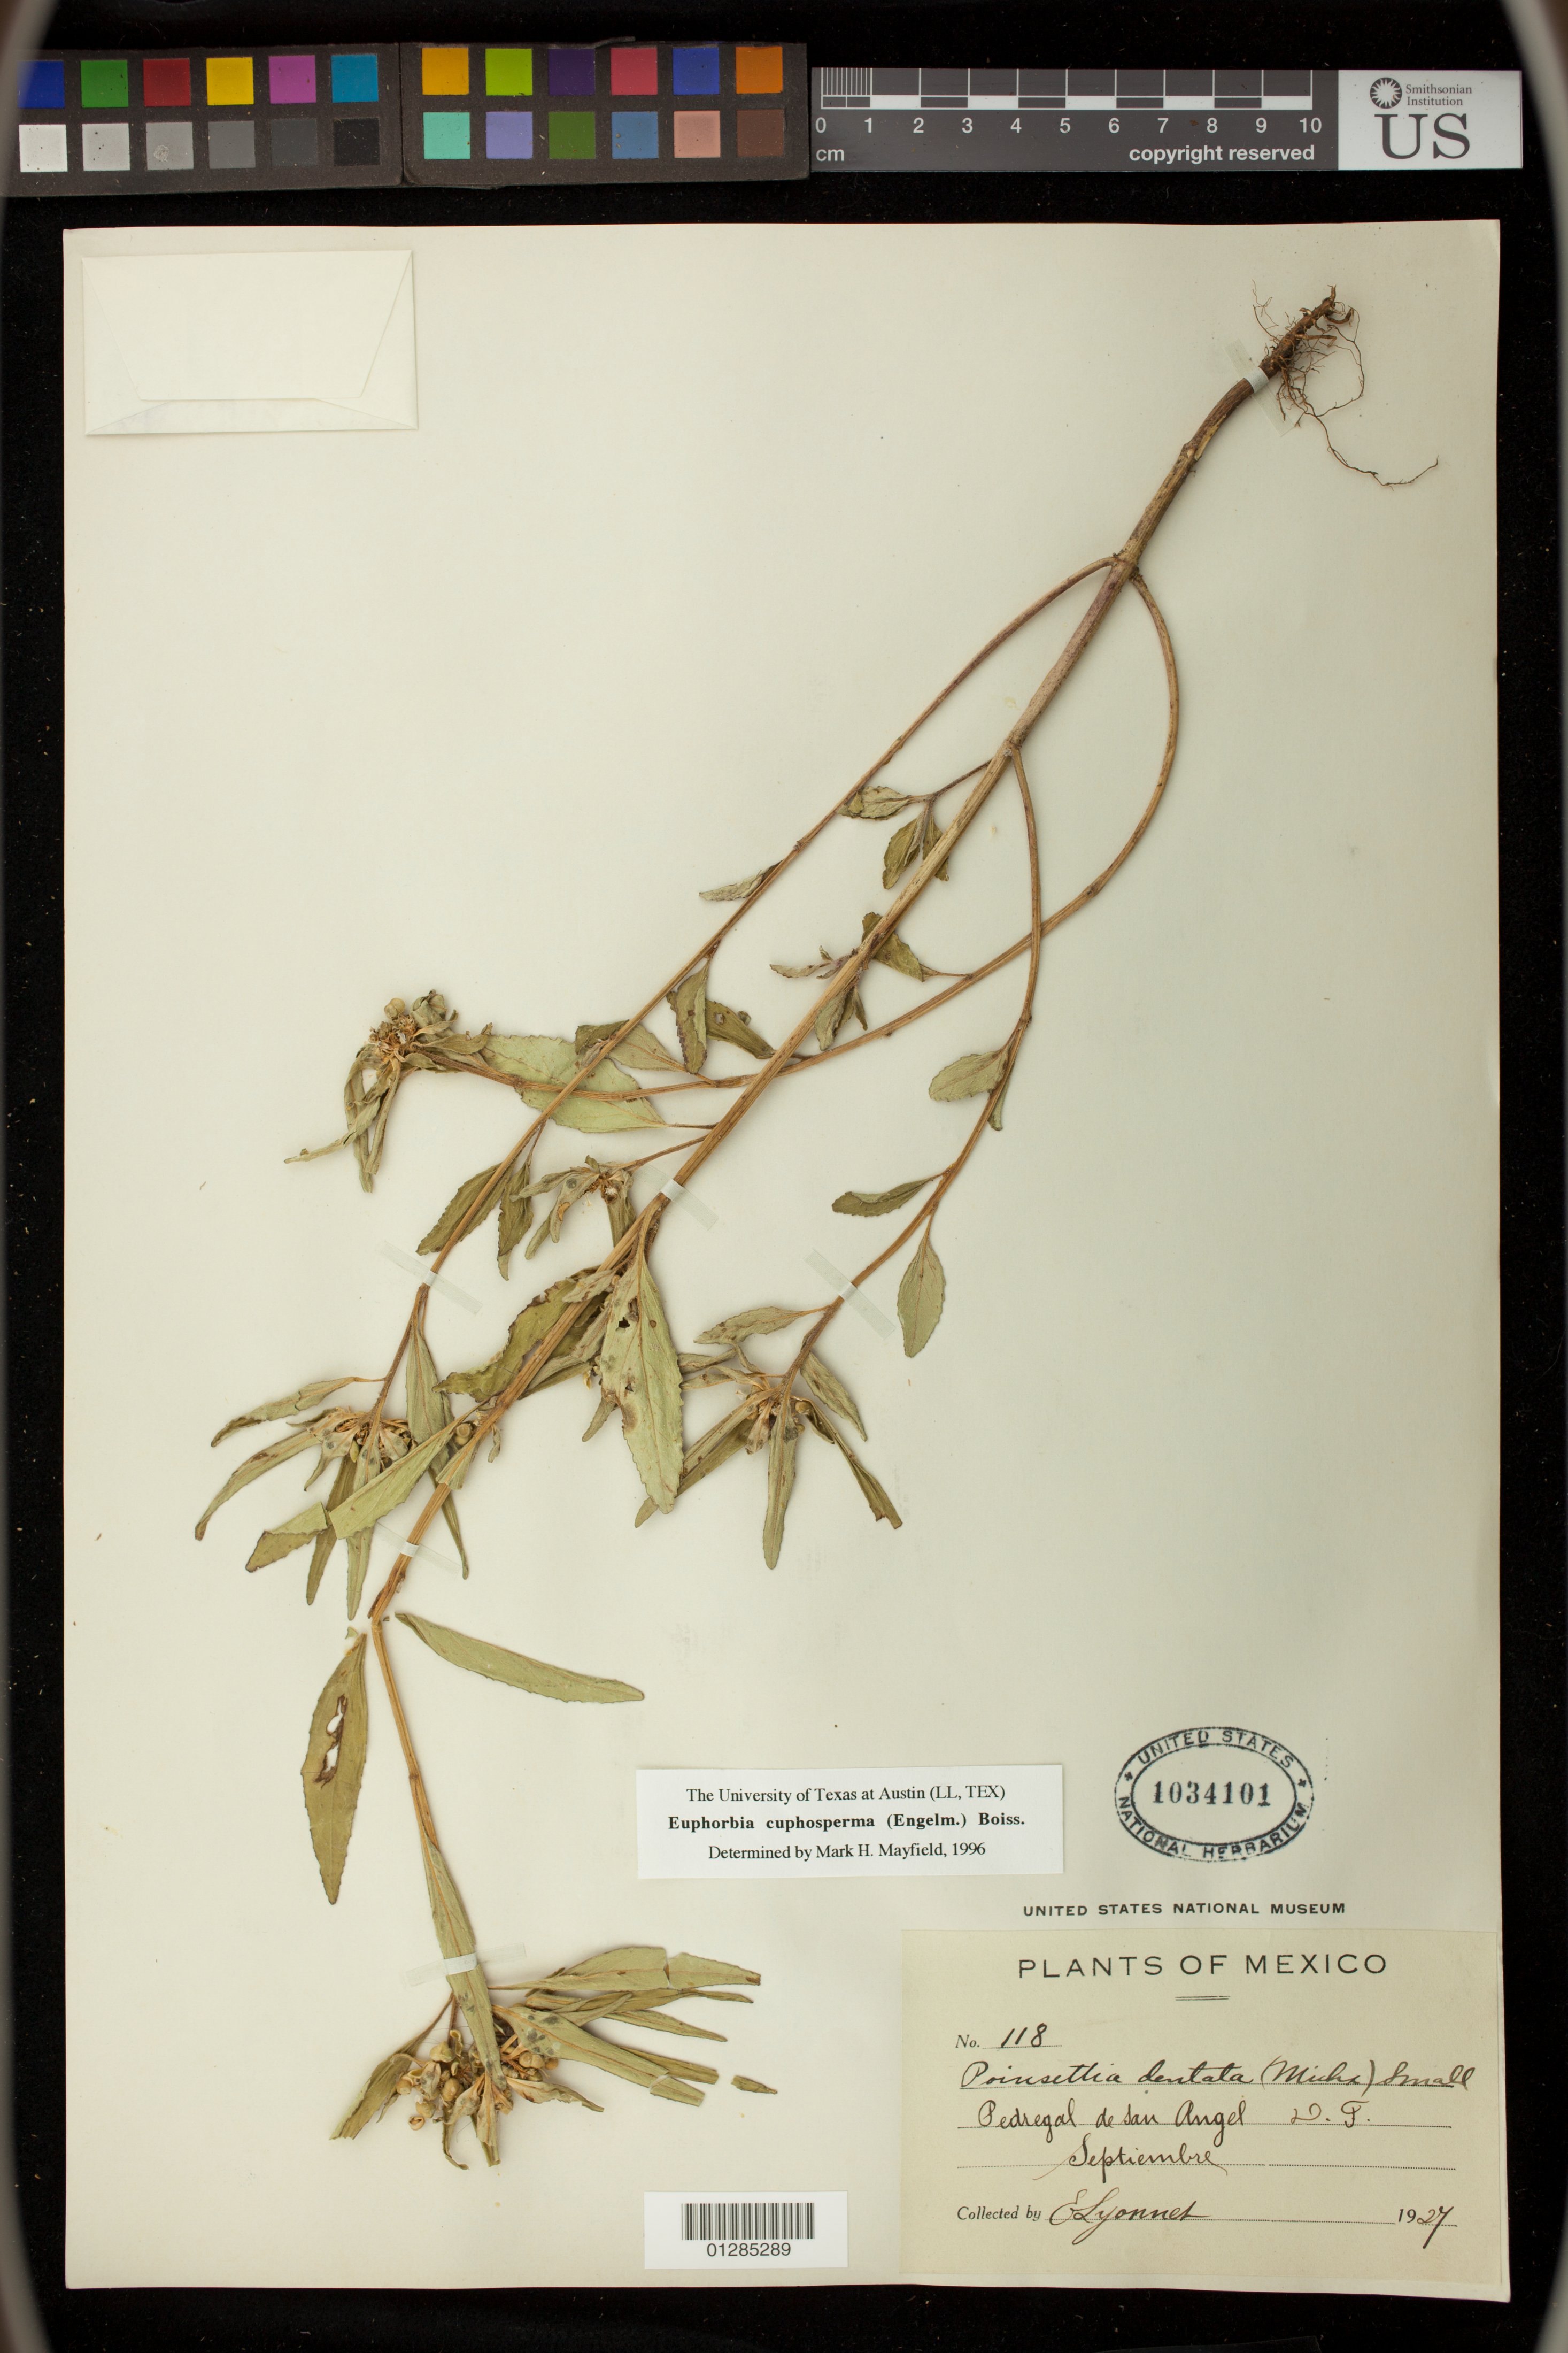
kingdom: Plantae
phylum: Tracheophyta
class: Magnoliopsida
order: Malpighiales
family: Euphorbiaceae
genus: Euphorbia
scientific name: Euphorbia cuphosperma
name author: (Engelm.) Boiss.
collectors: E. Lyonnel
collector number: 118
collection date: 1927-09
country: Mexico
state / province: Distrito Federal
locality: Pedregal de San Angel, D.F.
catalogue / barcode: US 1034101